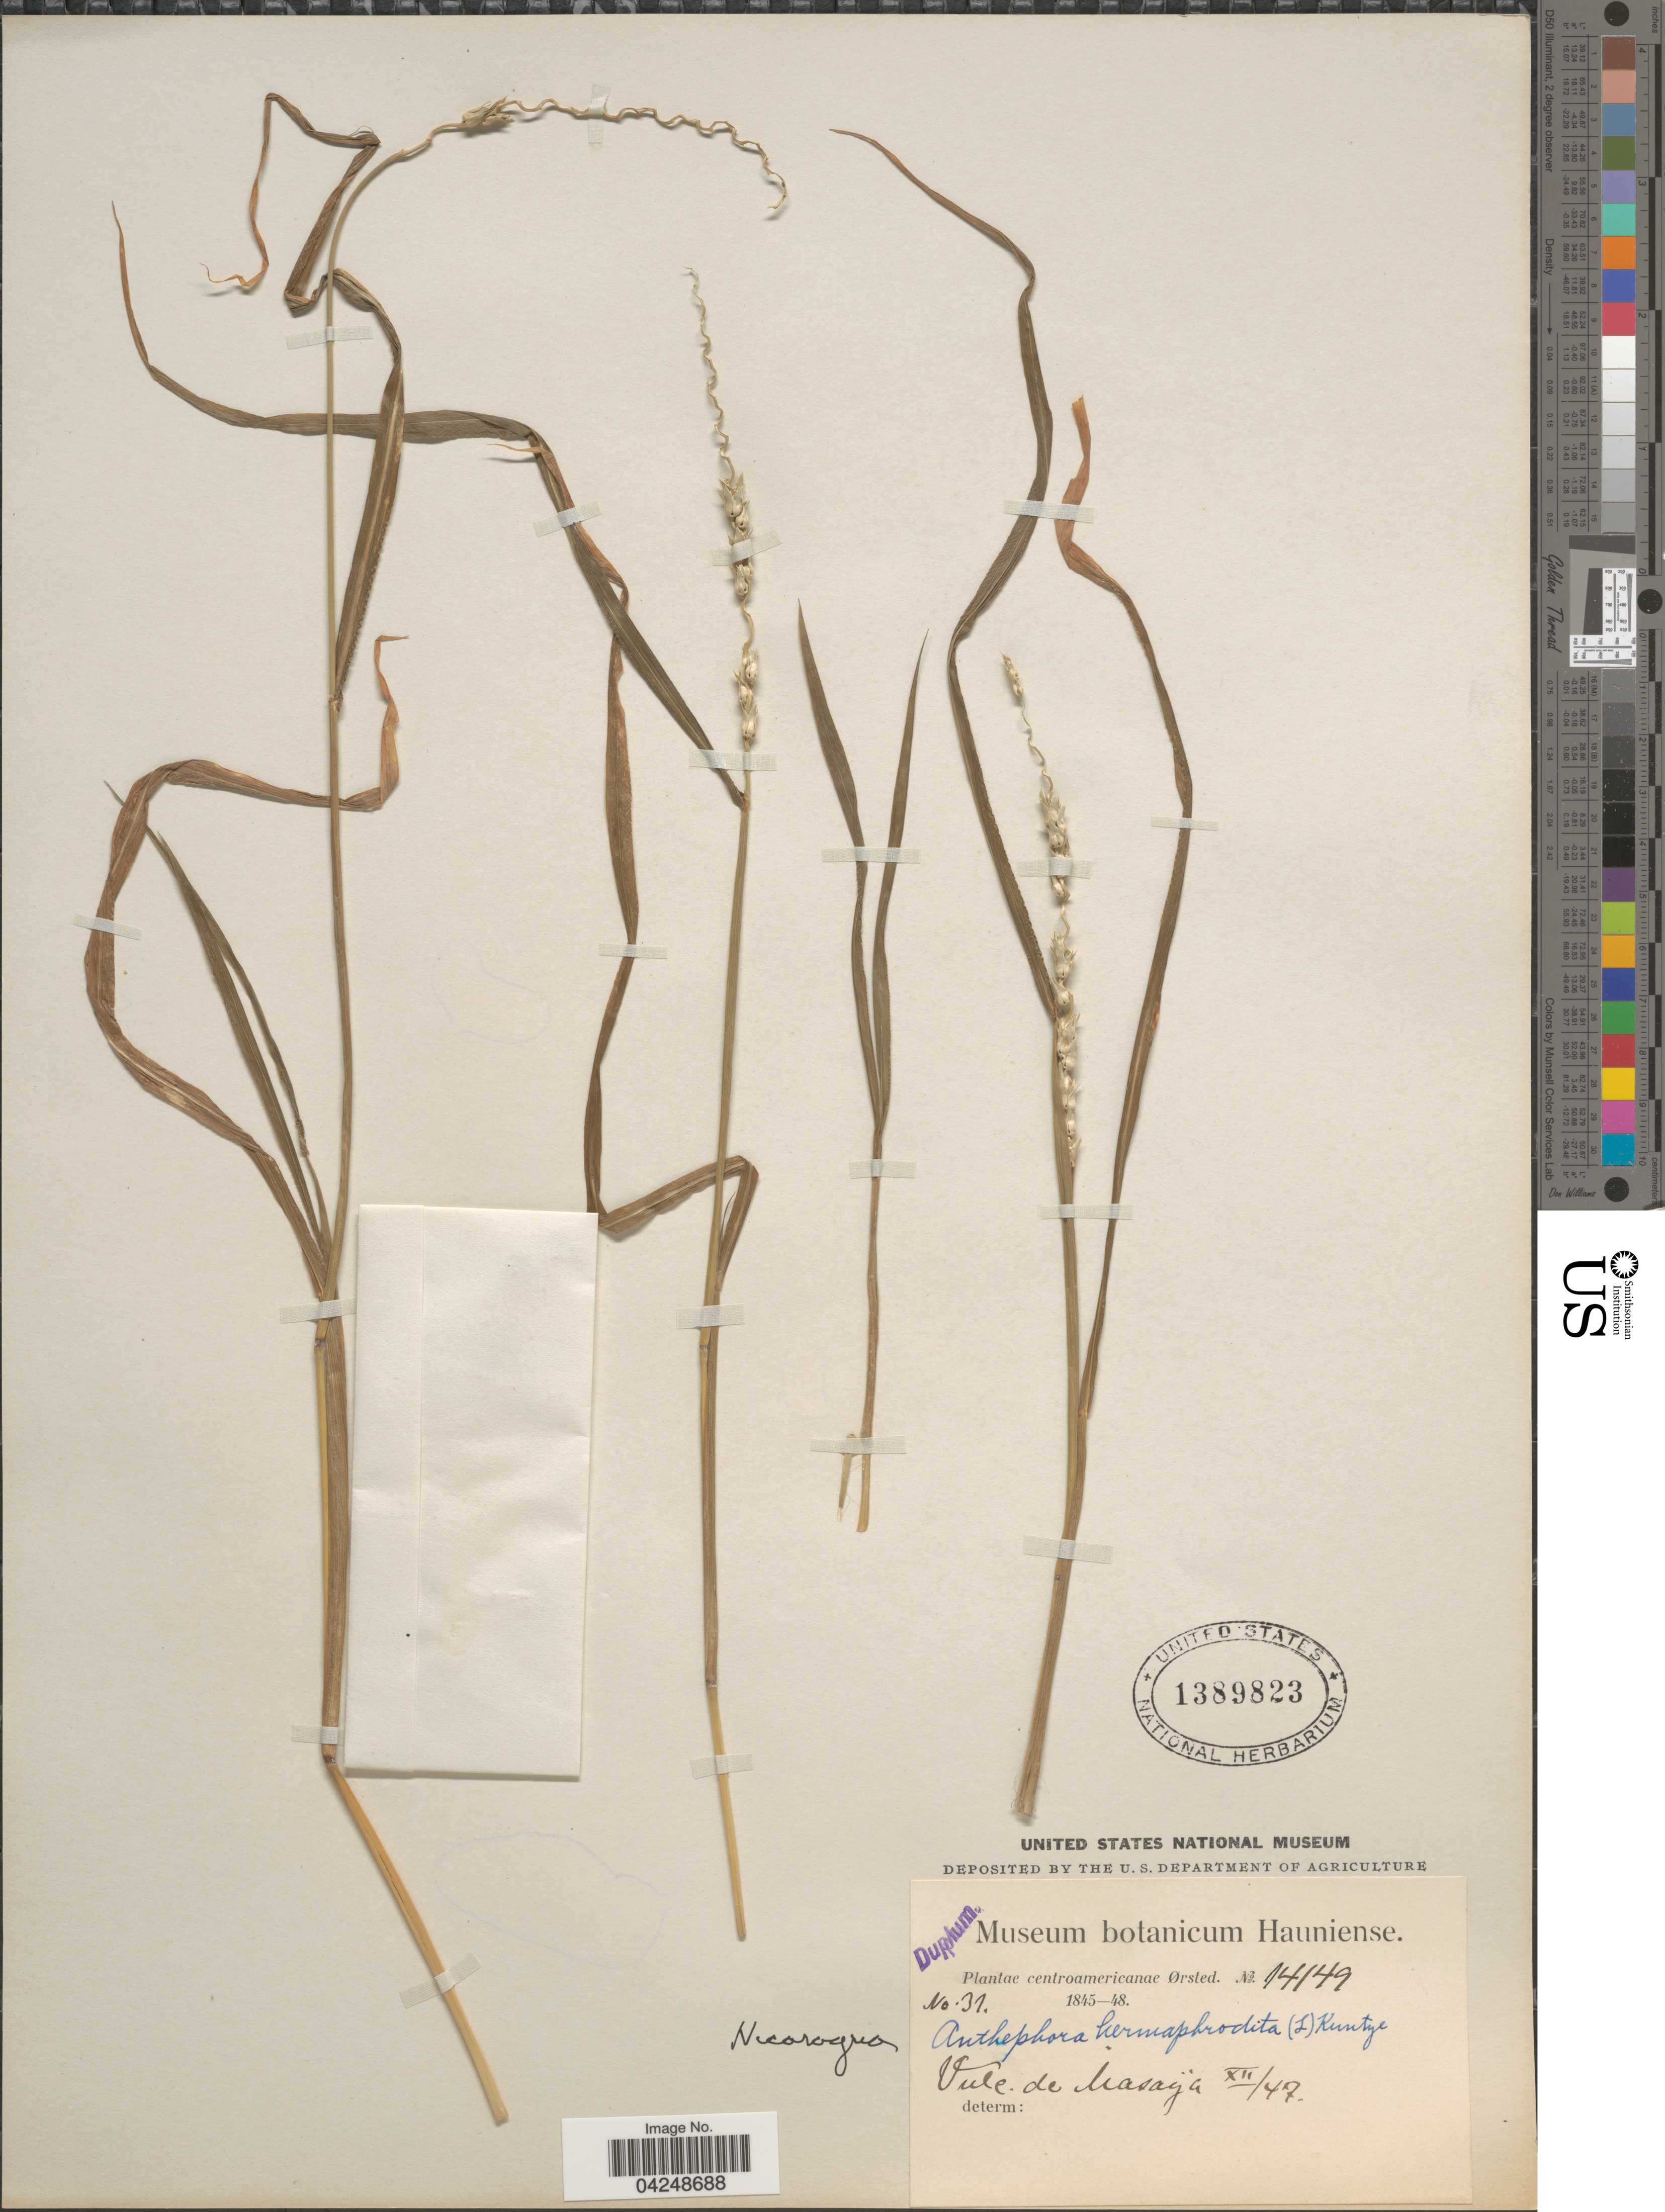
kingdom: Plantae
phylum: Tracheophyta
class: Liliopsida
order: Poales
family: Poaceae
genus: Anthephora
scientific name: Anthephora hermaphrodita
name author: (L.) Kuntze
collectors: Ørsted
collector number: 14149/31?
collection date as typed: Transcribed d/m/y: /12/47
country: Nicaragua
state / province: Masaya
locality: Vulc. de Masaija.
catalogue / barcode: US 1389823